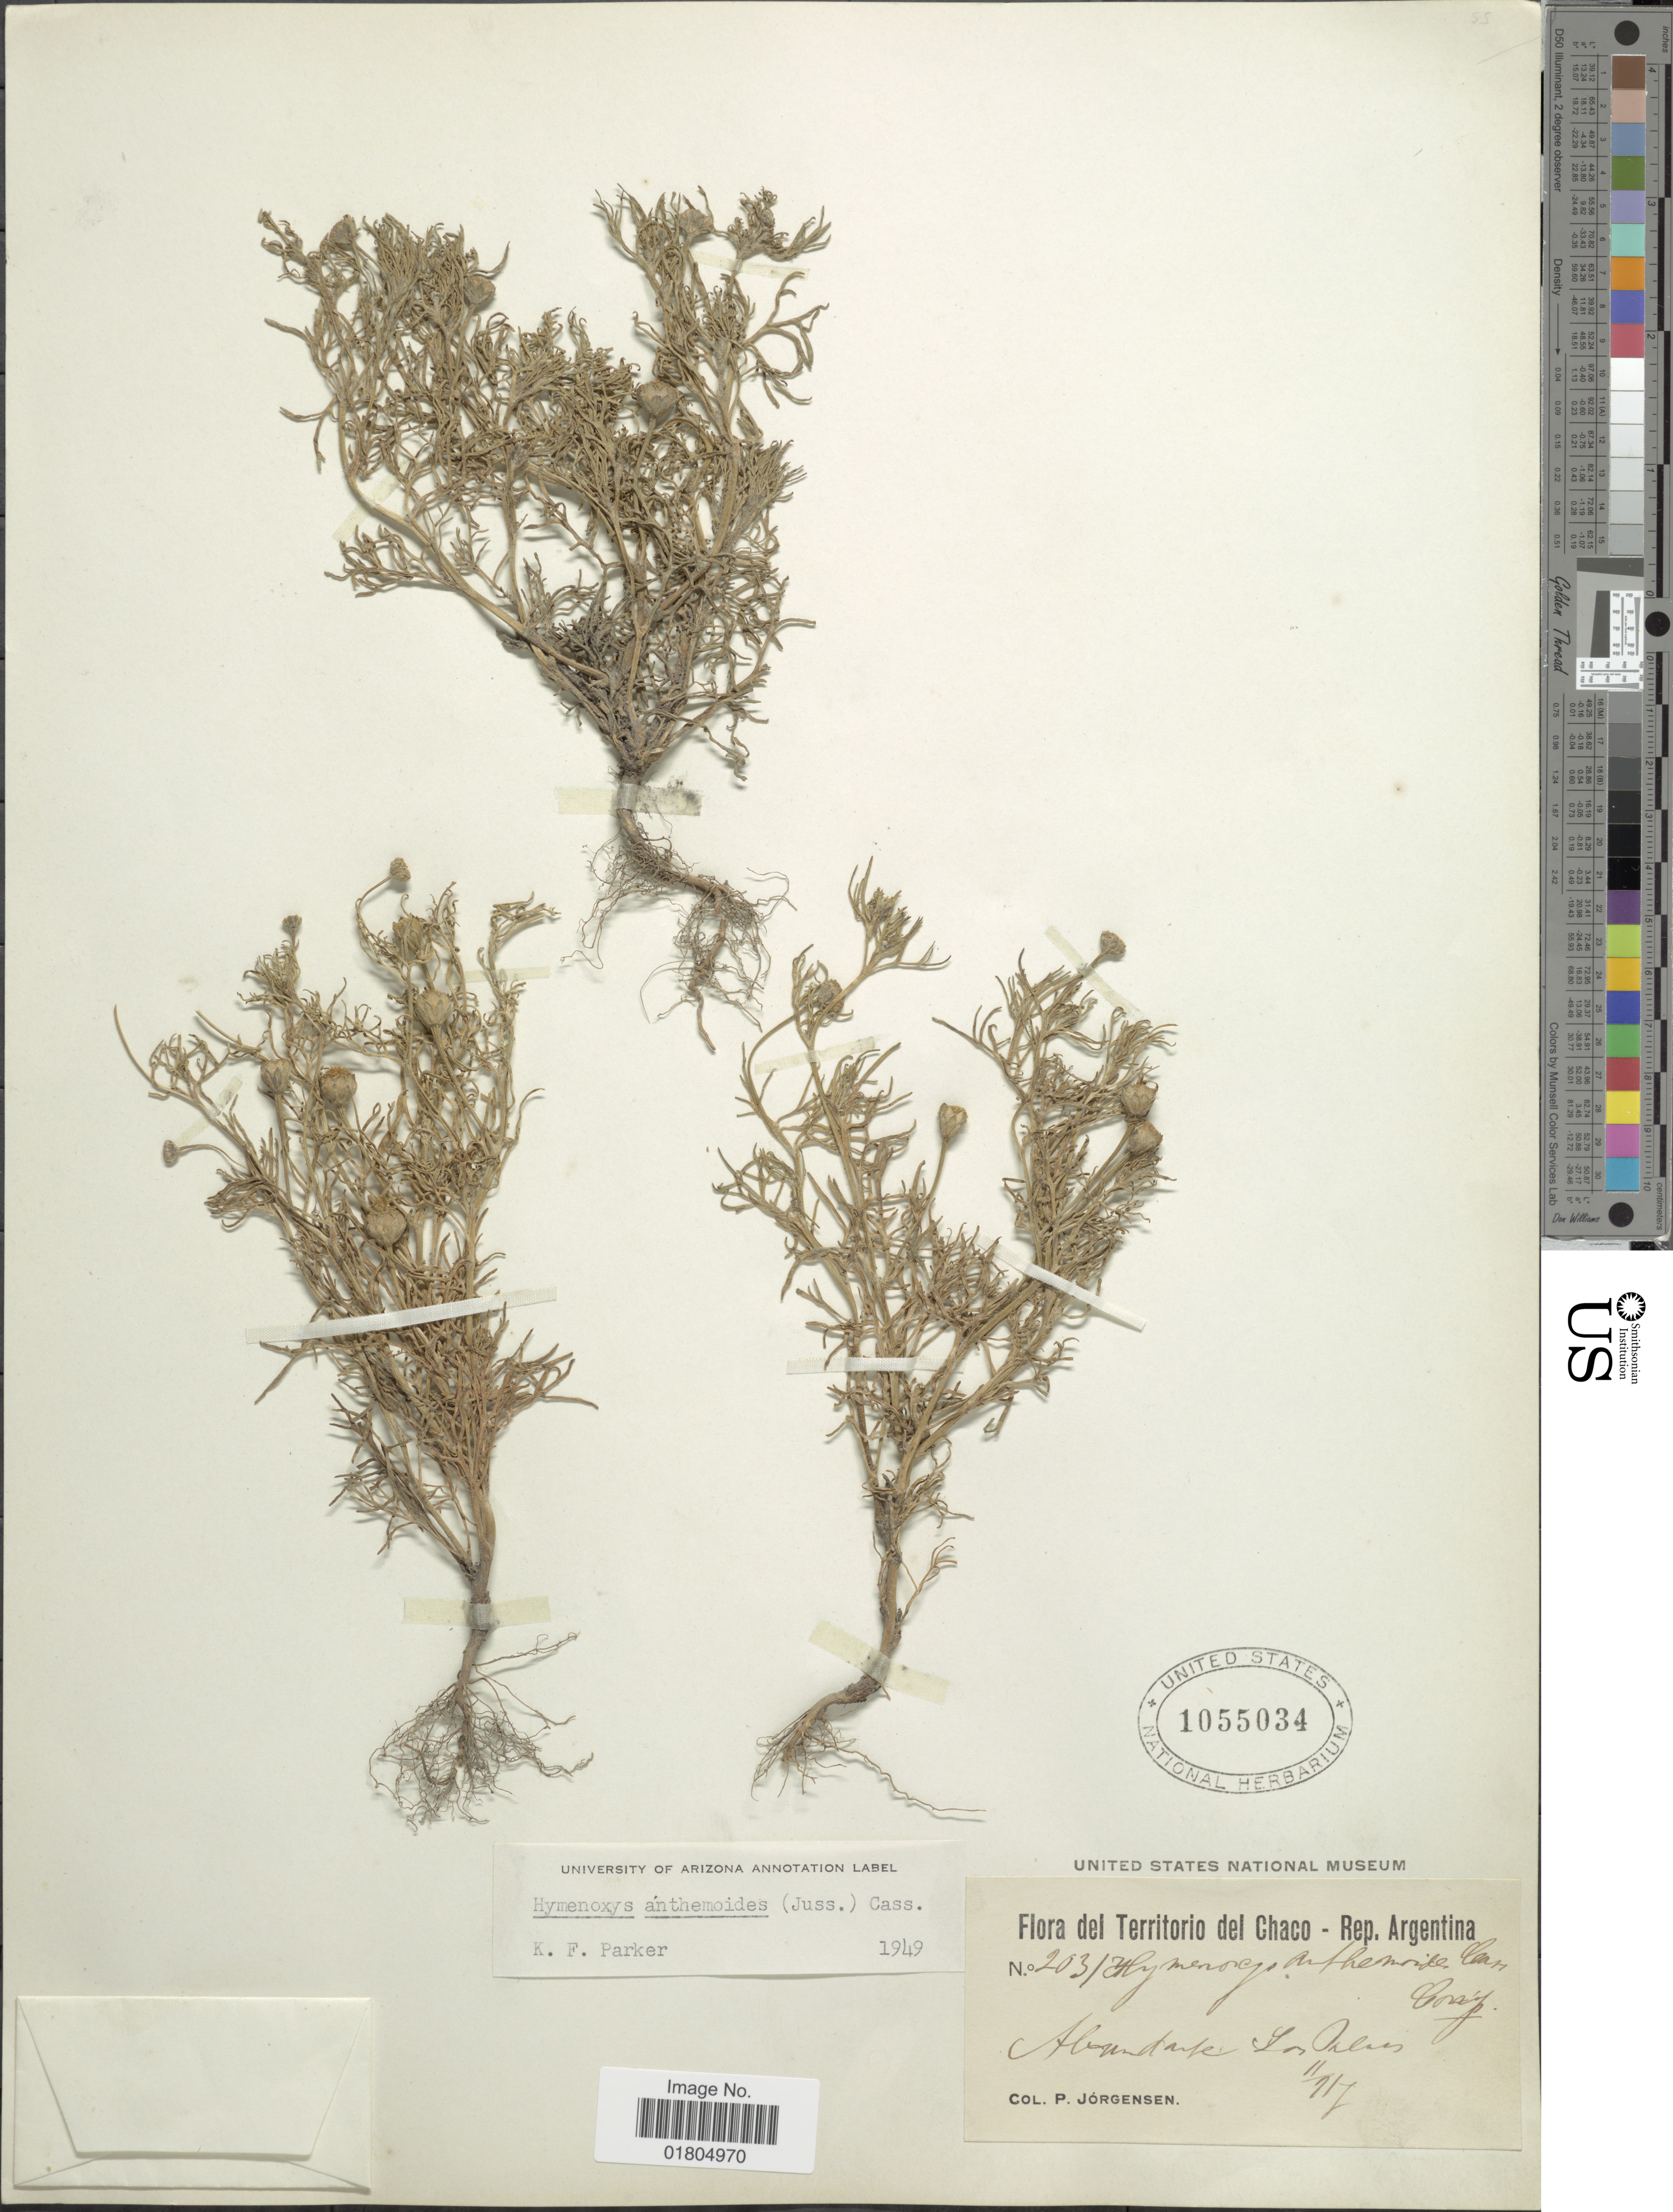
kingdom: Plantae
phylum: Tracheophyta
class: Magnoliopsida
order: Asterales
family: Asteraceae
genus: Hymenoxys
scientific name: Hymenoxys anthemoides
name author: (Juss.) Cass. ex DC.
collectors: P. Jörgensen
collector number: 2031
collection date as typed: Transcribed d/m/y: 11/9/17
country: Argentina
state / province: Chaco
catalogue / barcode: US 1055034